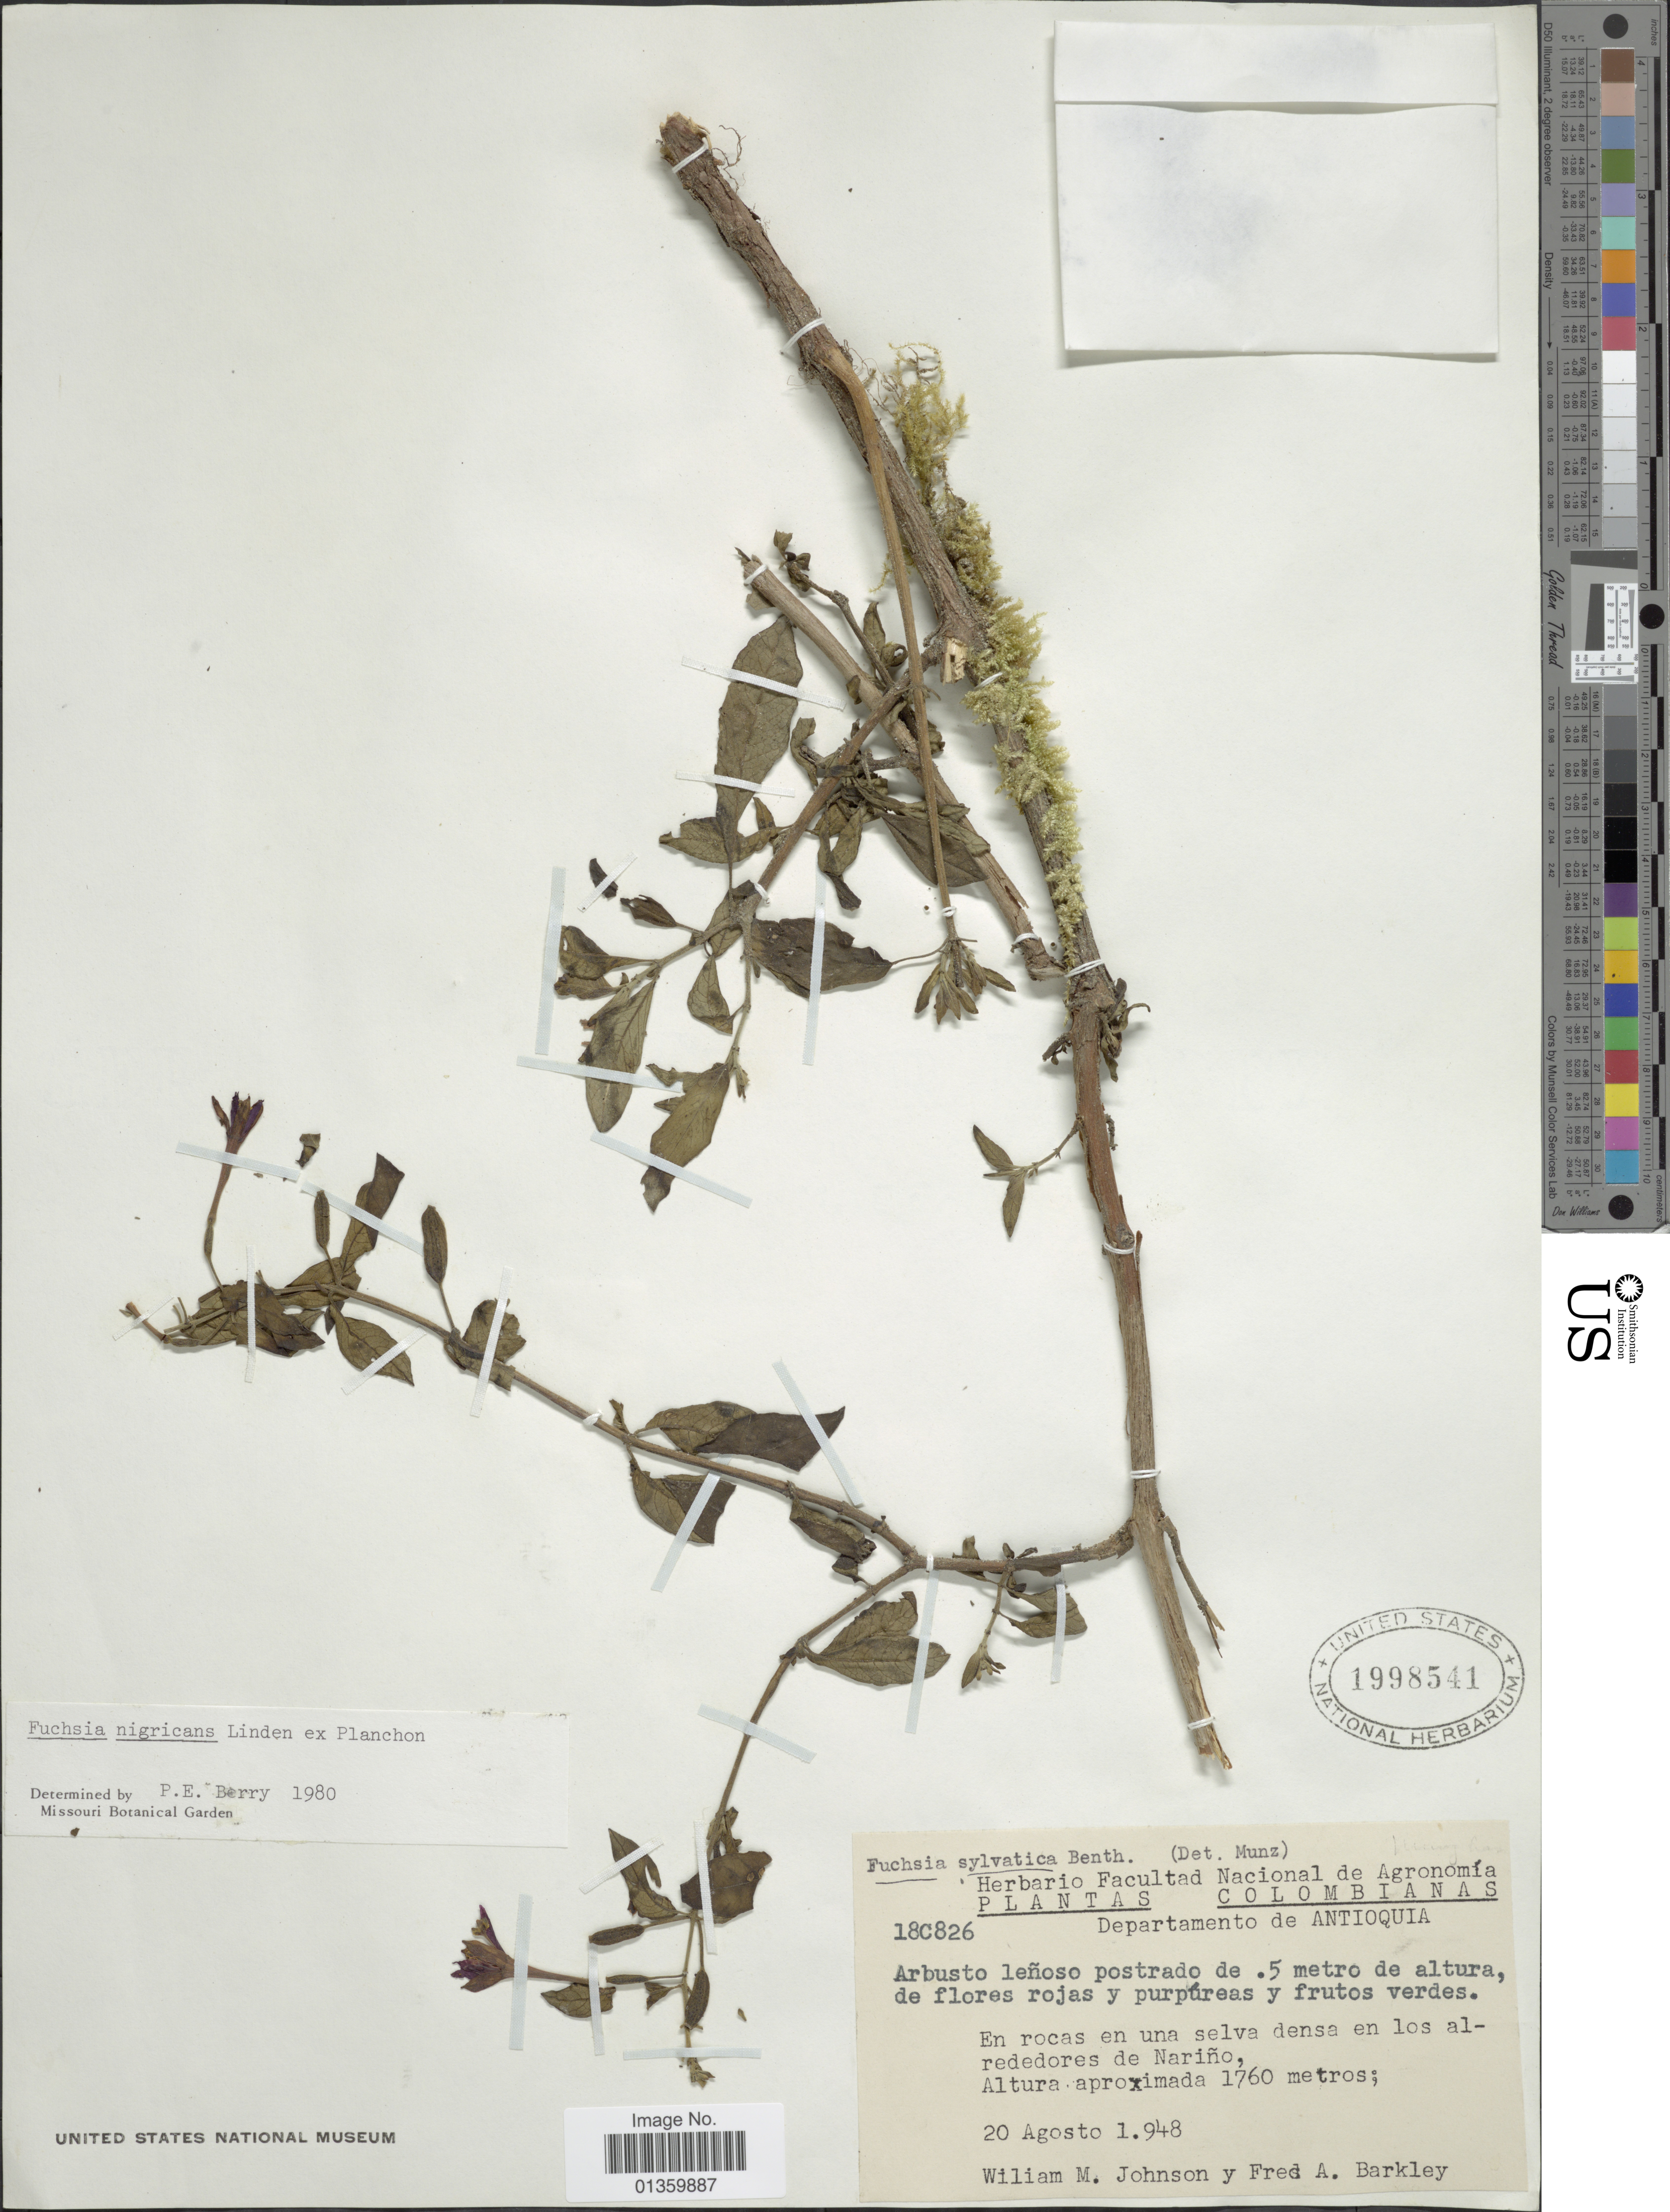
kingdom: Plantae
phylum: Tracheophyta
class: Magnoliopsida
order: Myrtales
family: Onagraceae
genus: Fuchsia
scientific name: Fuchsia nigricans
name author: Linden ex Planch.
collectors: W. M. Johnson & F. A. Barkley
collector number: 18C826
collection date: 1948-08-20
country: Colombia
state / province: Antioquia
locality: En rocas en una selva densa en los alrededores de Nariño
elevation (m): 1760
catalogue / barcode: US 1998541